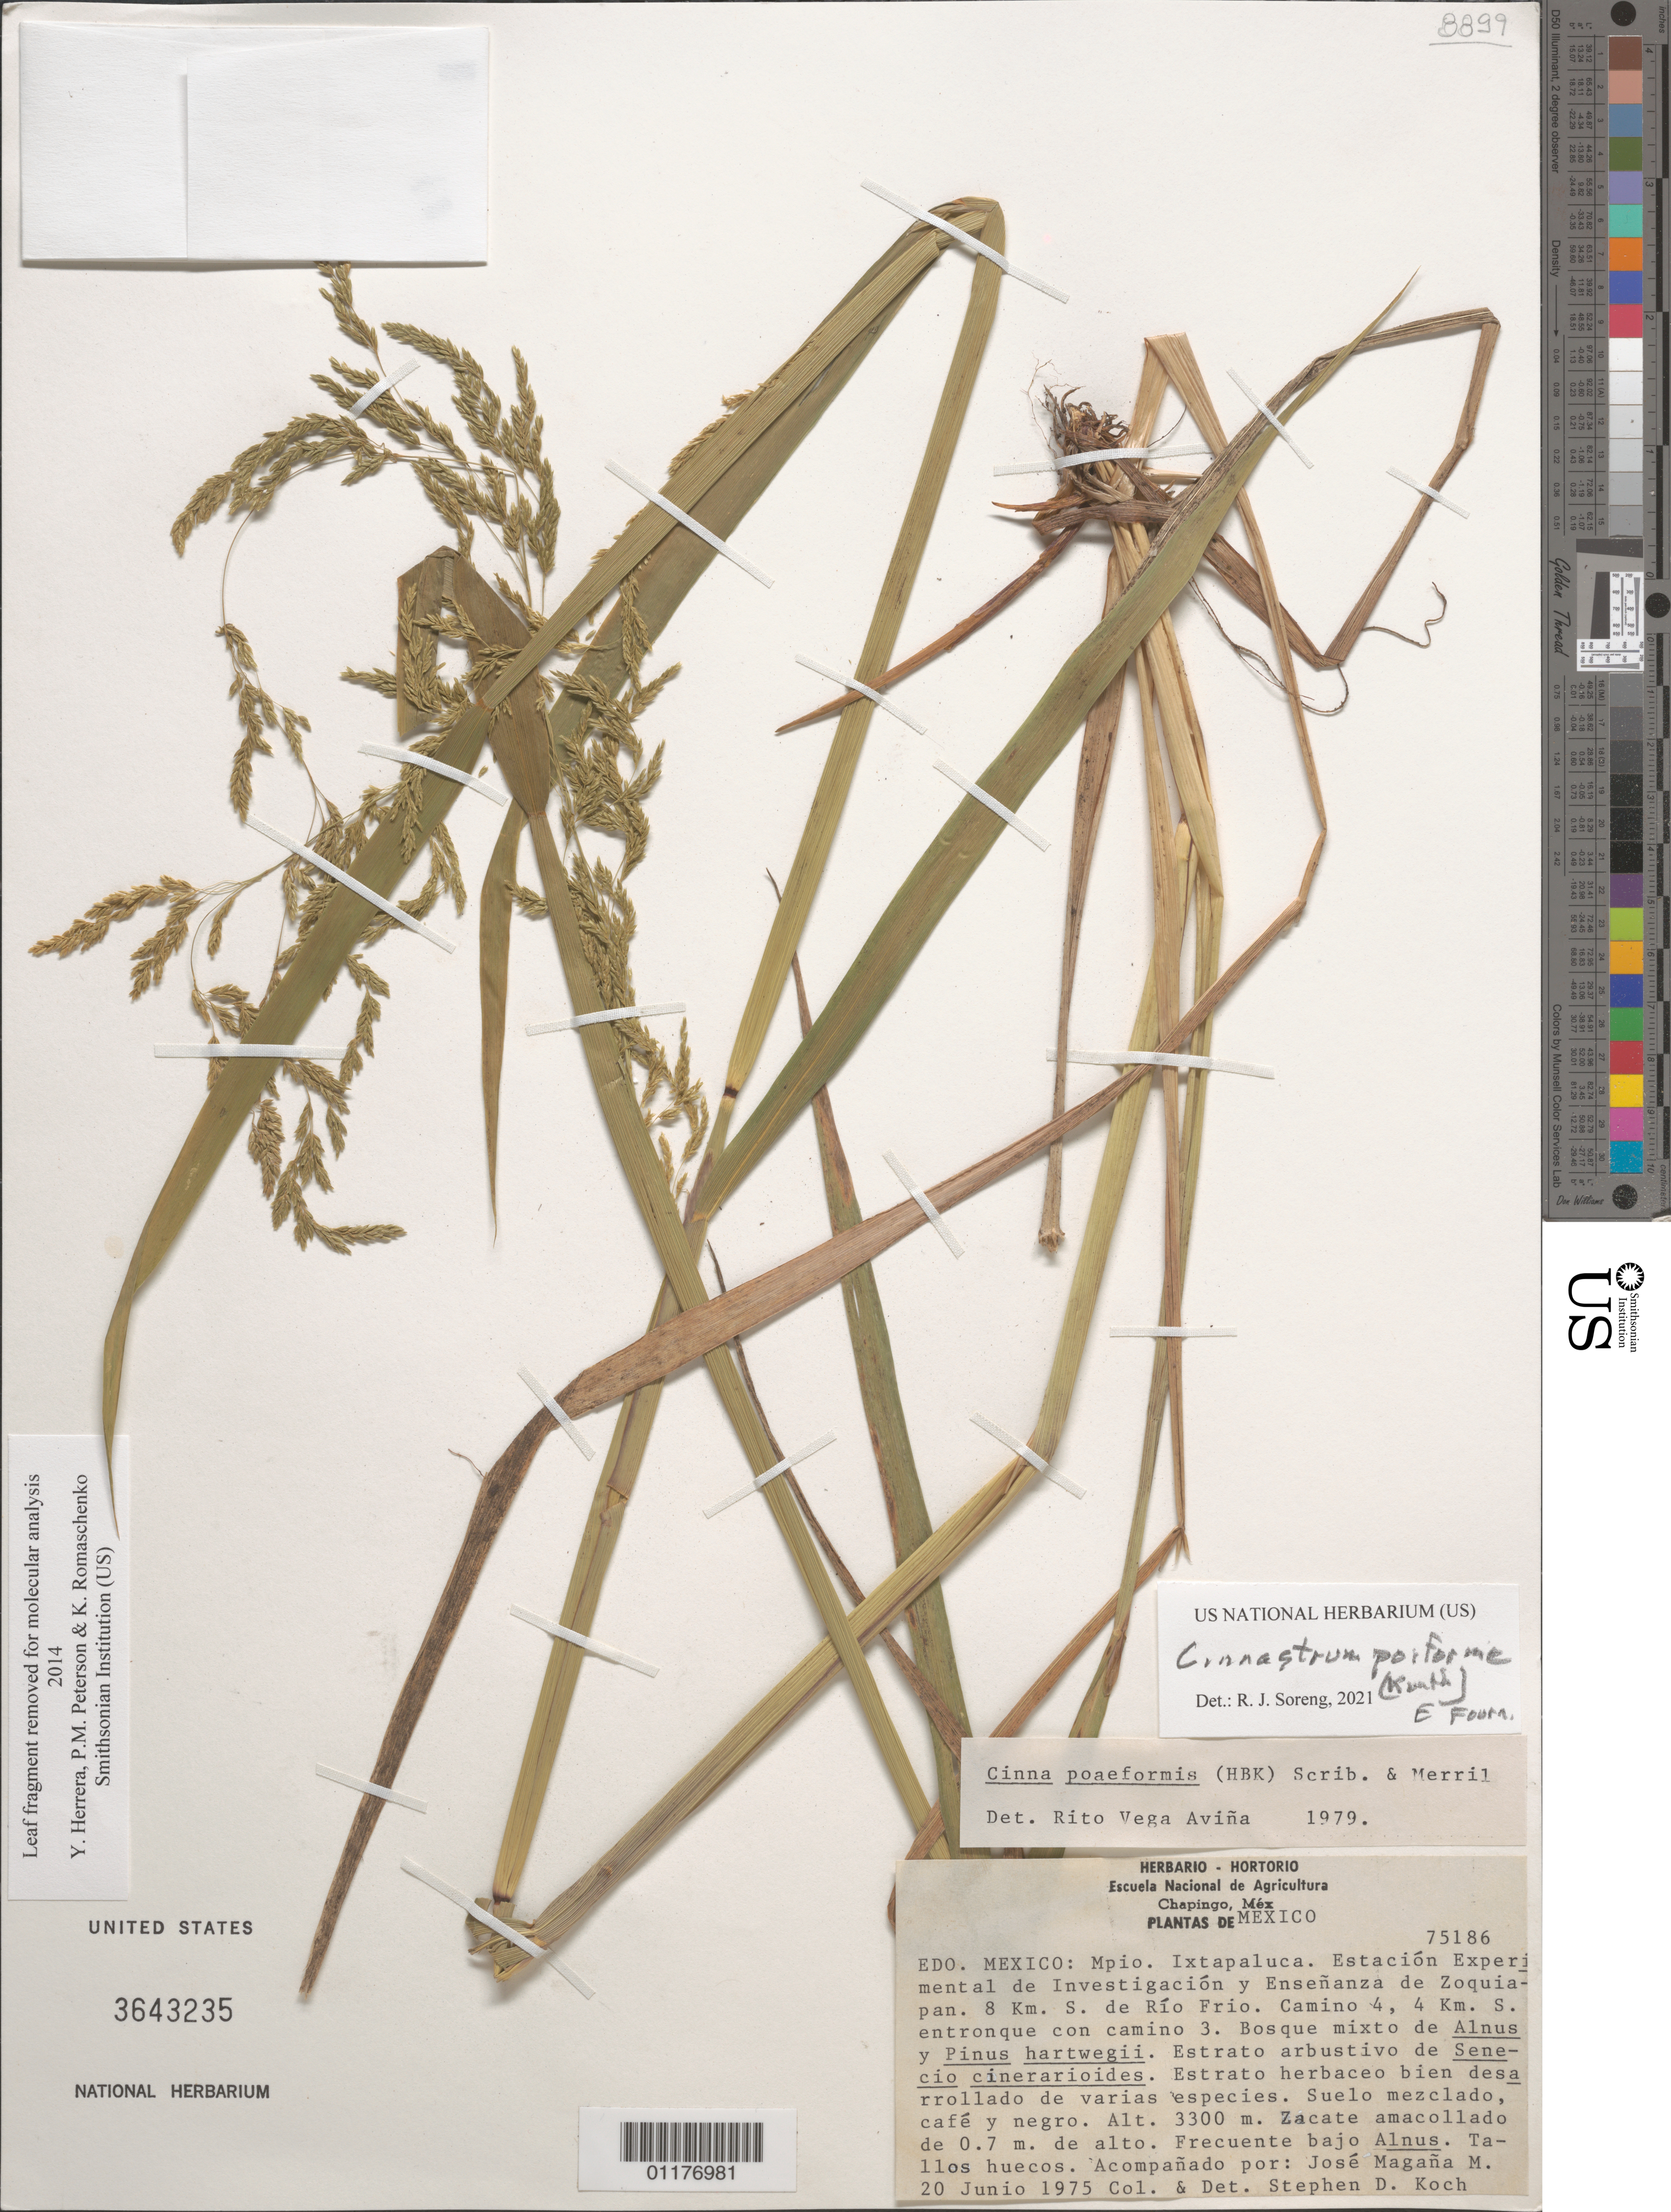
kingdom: Plantae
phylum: Tracheophyta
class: Liliopsida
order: Poales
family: Poaceae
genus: Cinnastrum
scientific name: Cinnastrum poiforme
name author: (Kunth) E. Fourn.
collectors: S. D. Koch & J. L. Magaña M.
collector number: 75186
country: Mexico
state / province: México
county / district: Ixtapaluca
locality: Estacion Experimental de Investigacion and Ensennza de Zoquiapan, S of Rio Frio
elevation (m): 3300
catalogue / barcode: US 3643235